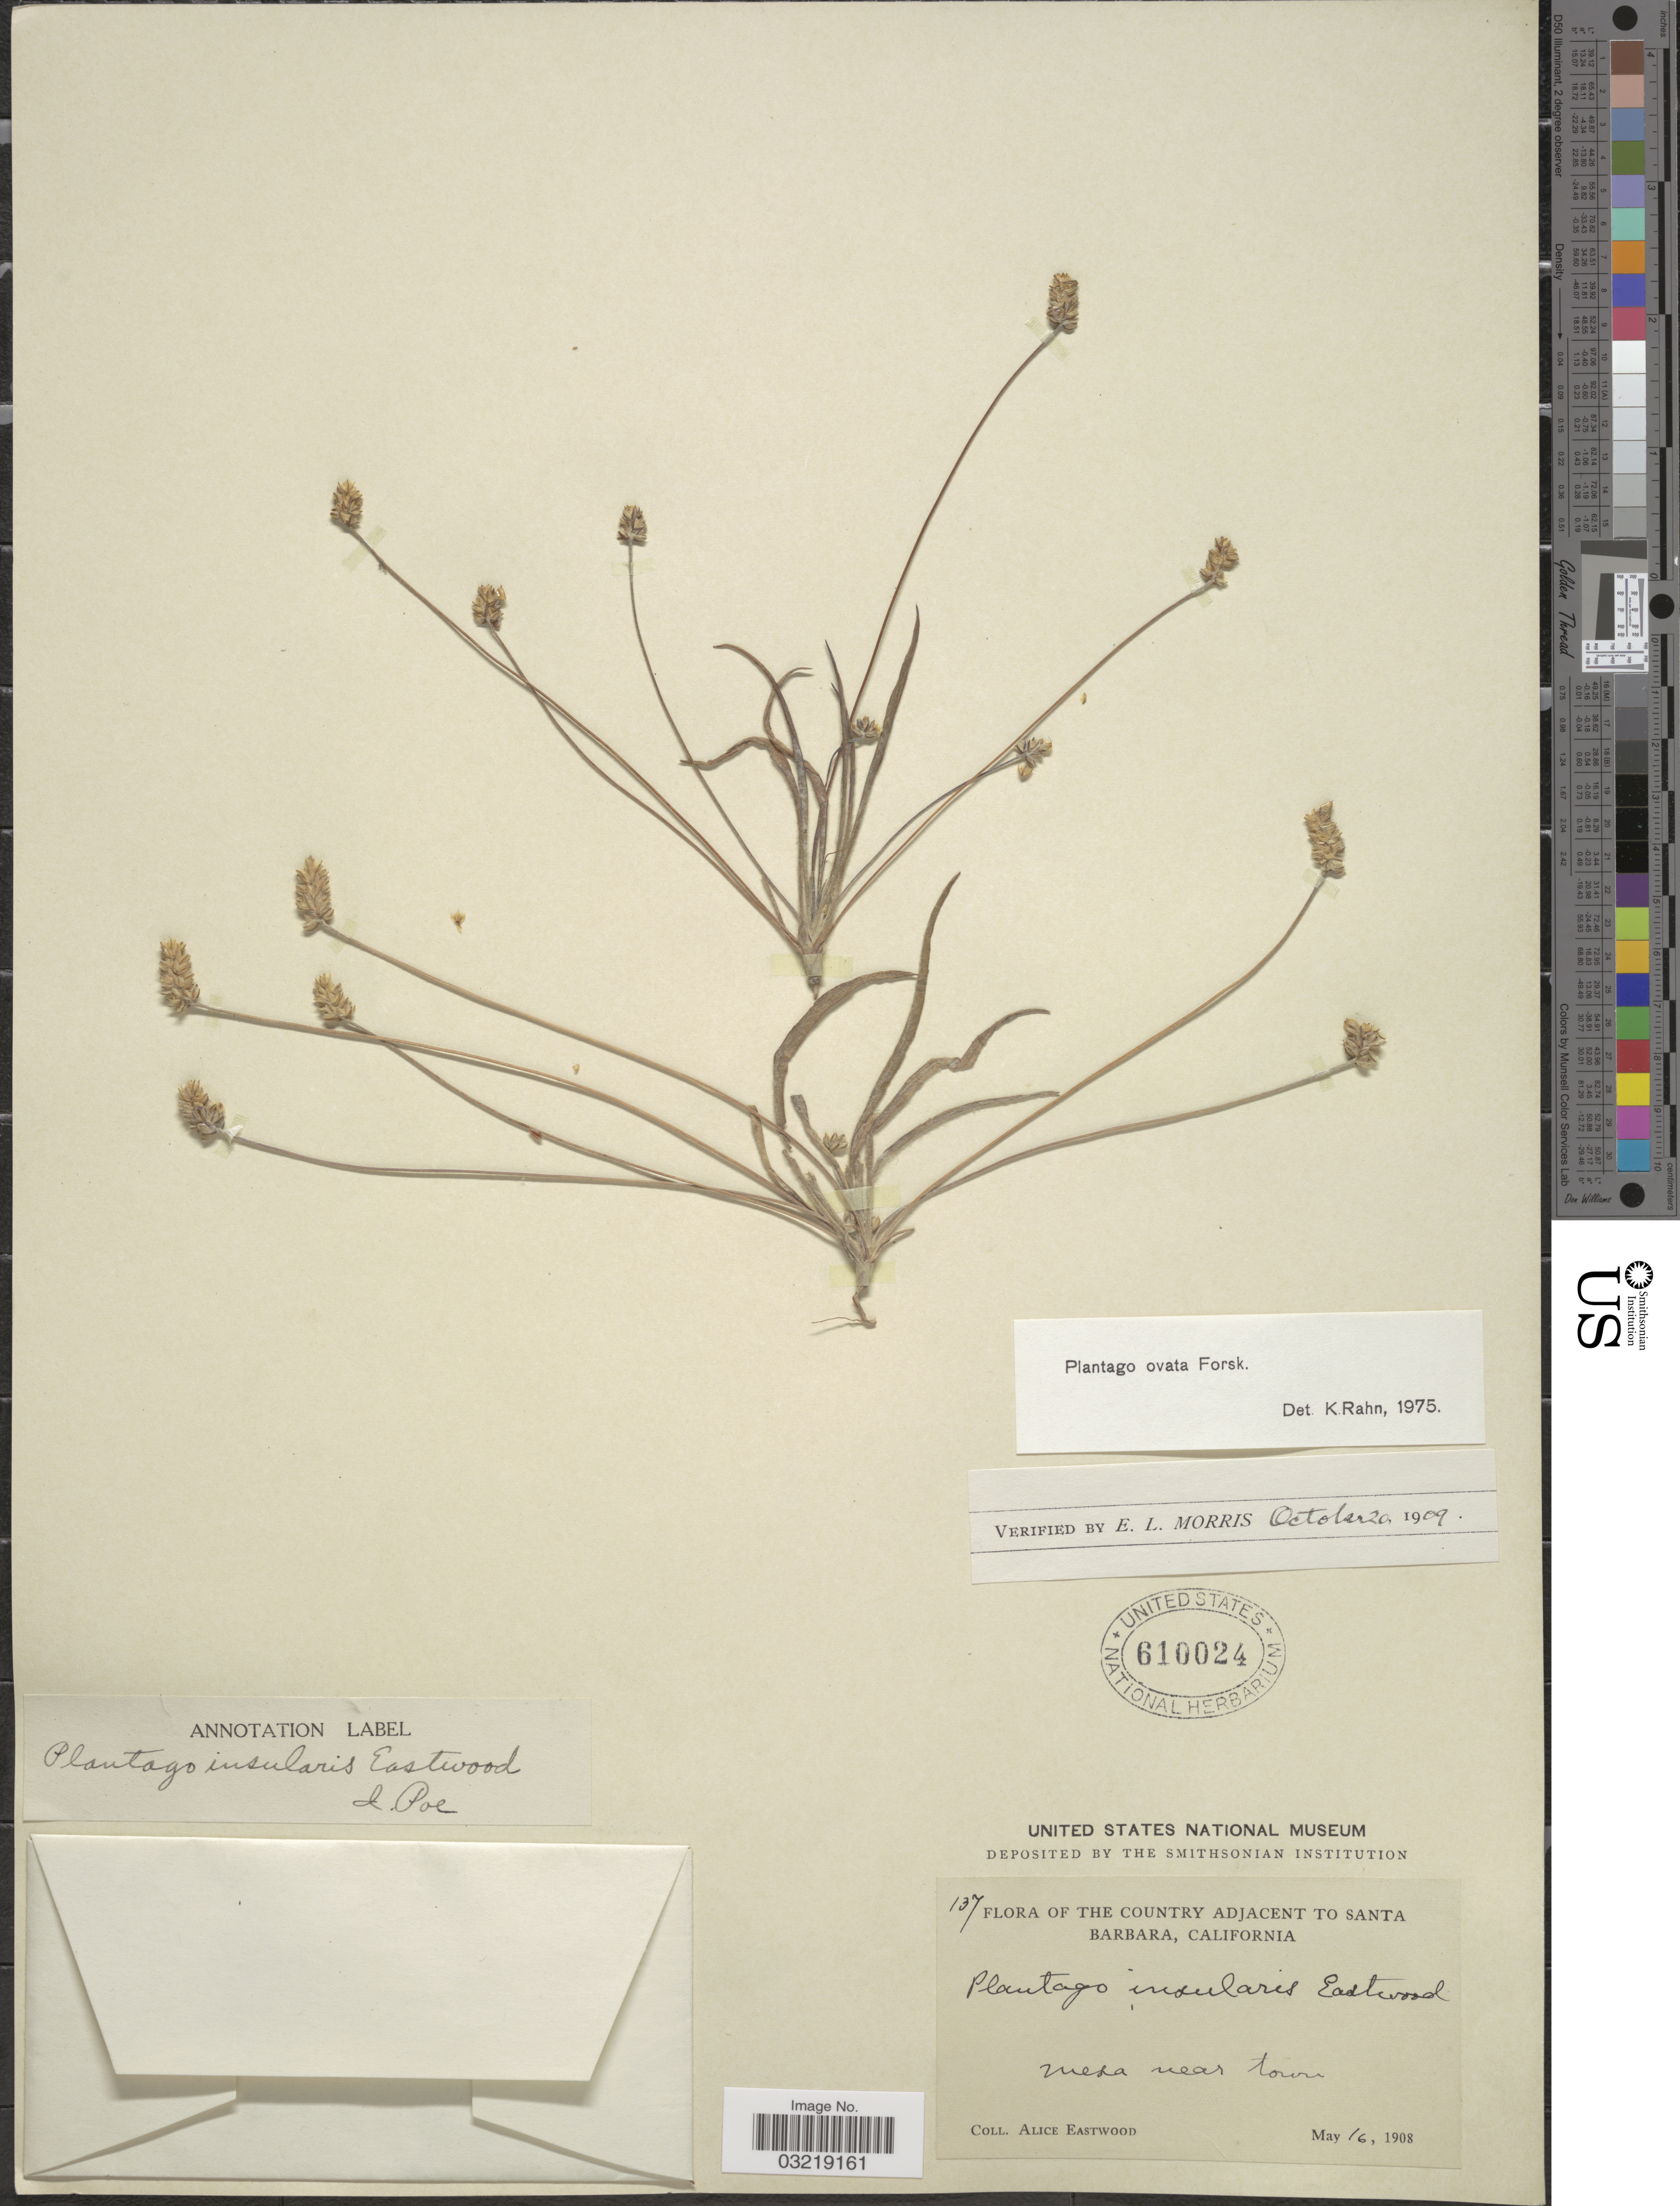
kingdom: Plantae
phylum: Tracheophyta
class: Magnoliopsida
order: Lamiales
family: Plantaginaceae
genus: Plantago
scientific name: Plantago ovata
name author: Forssk.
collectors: A. Eastwood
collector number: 137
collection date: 1908-05-16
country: United States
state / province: California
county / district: Santa Barbara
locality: The Country Adjacent to Santa Barbara. Mesa near town.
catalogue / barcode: US 610024